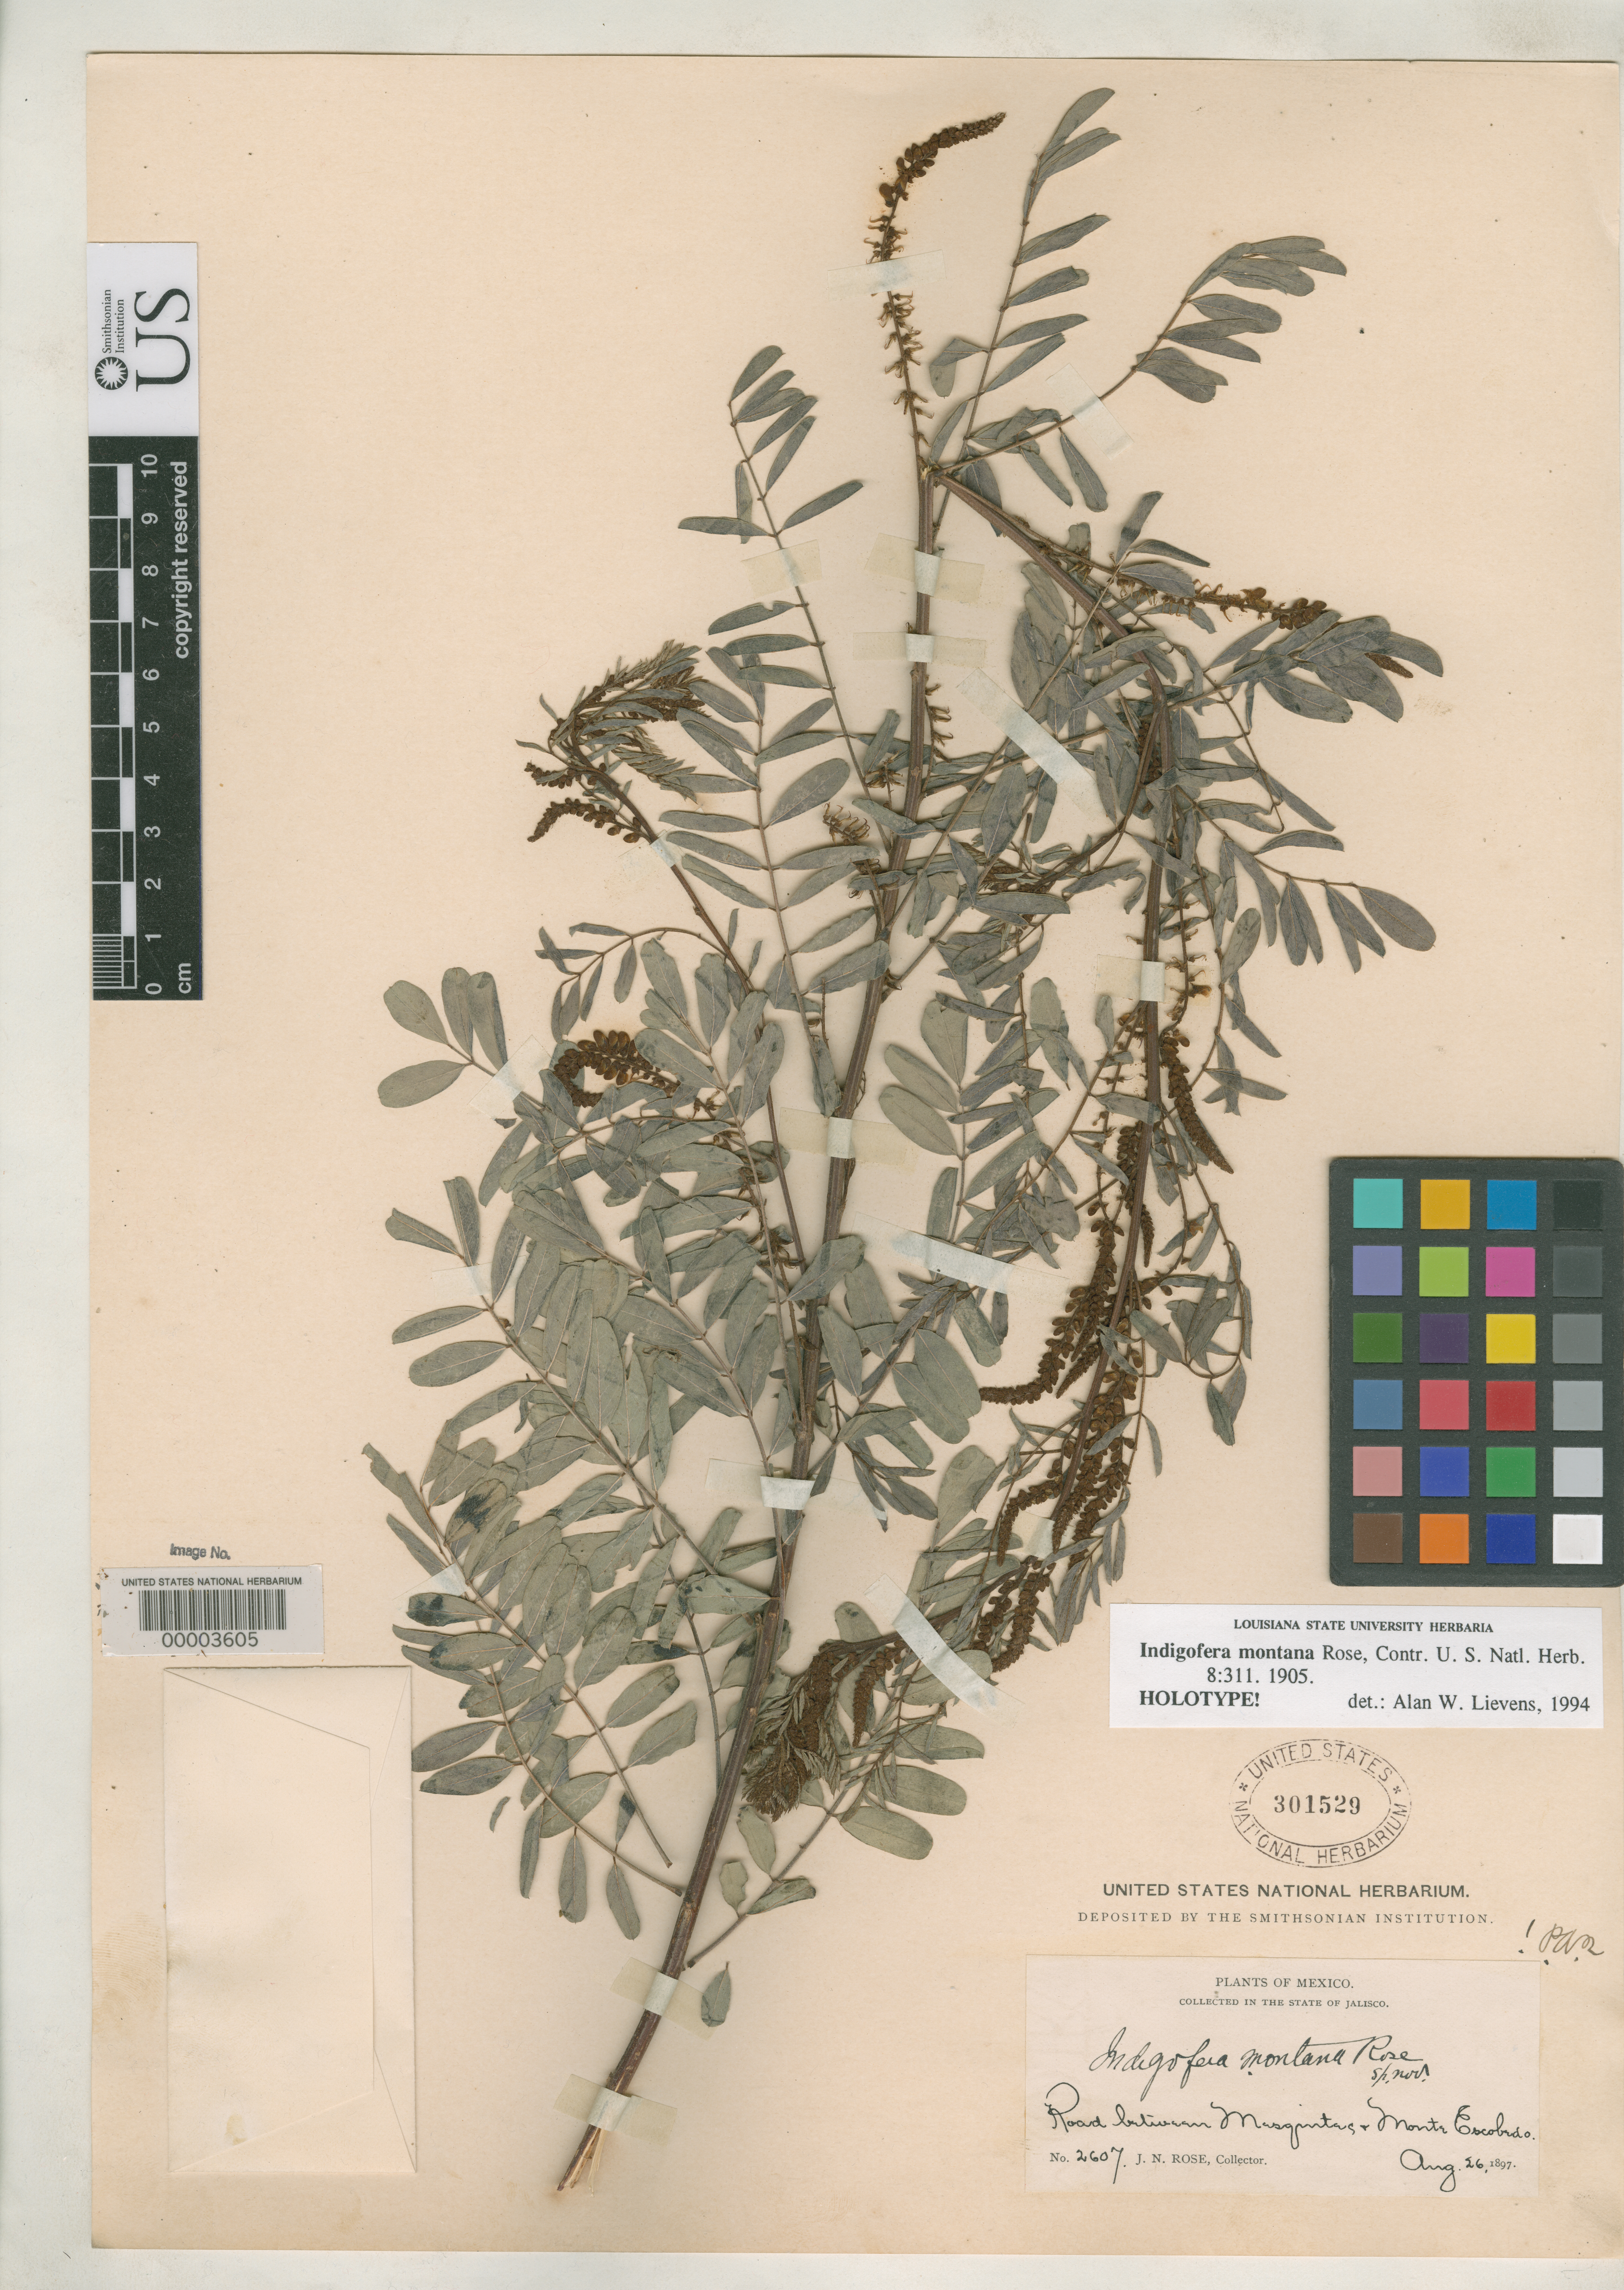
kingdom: Plantae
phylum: Tracheophyta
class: Magnoliopsida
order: Fabales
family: Fabaceae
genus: Indigofera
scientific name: Indigofera montana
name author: Rose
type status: Holotype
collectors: J. N. Rose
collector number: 2607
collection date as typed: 26 Aug 1897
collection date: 1897-08-26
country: Mexico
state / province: Jalisco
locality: Between Mesquitec and Monte Escobado.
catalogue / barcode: US 301529